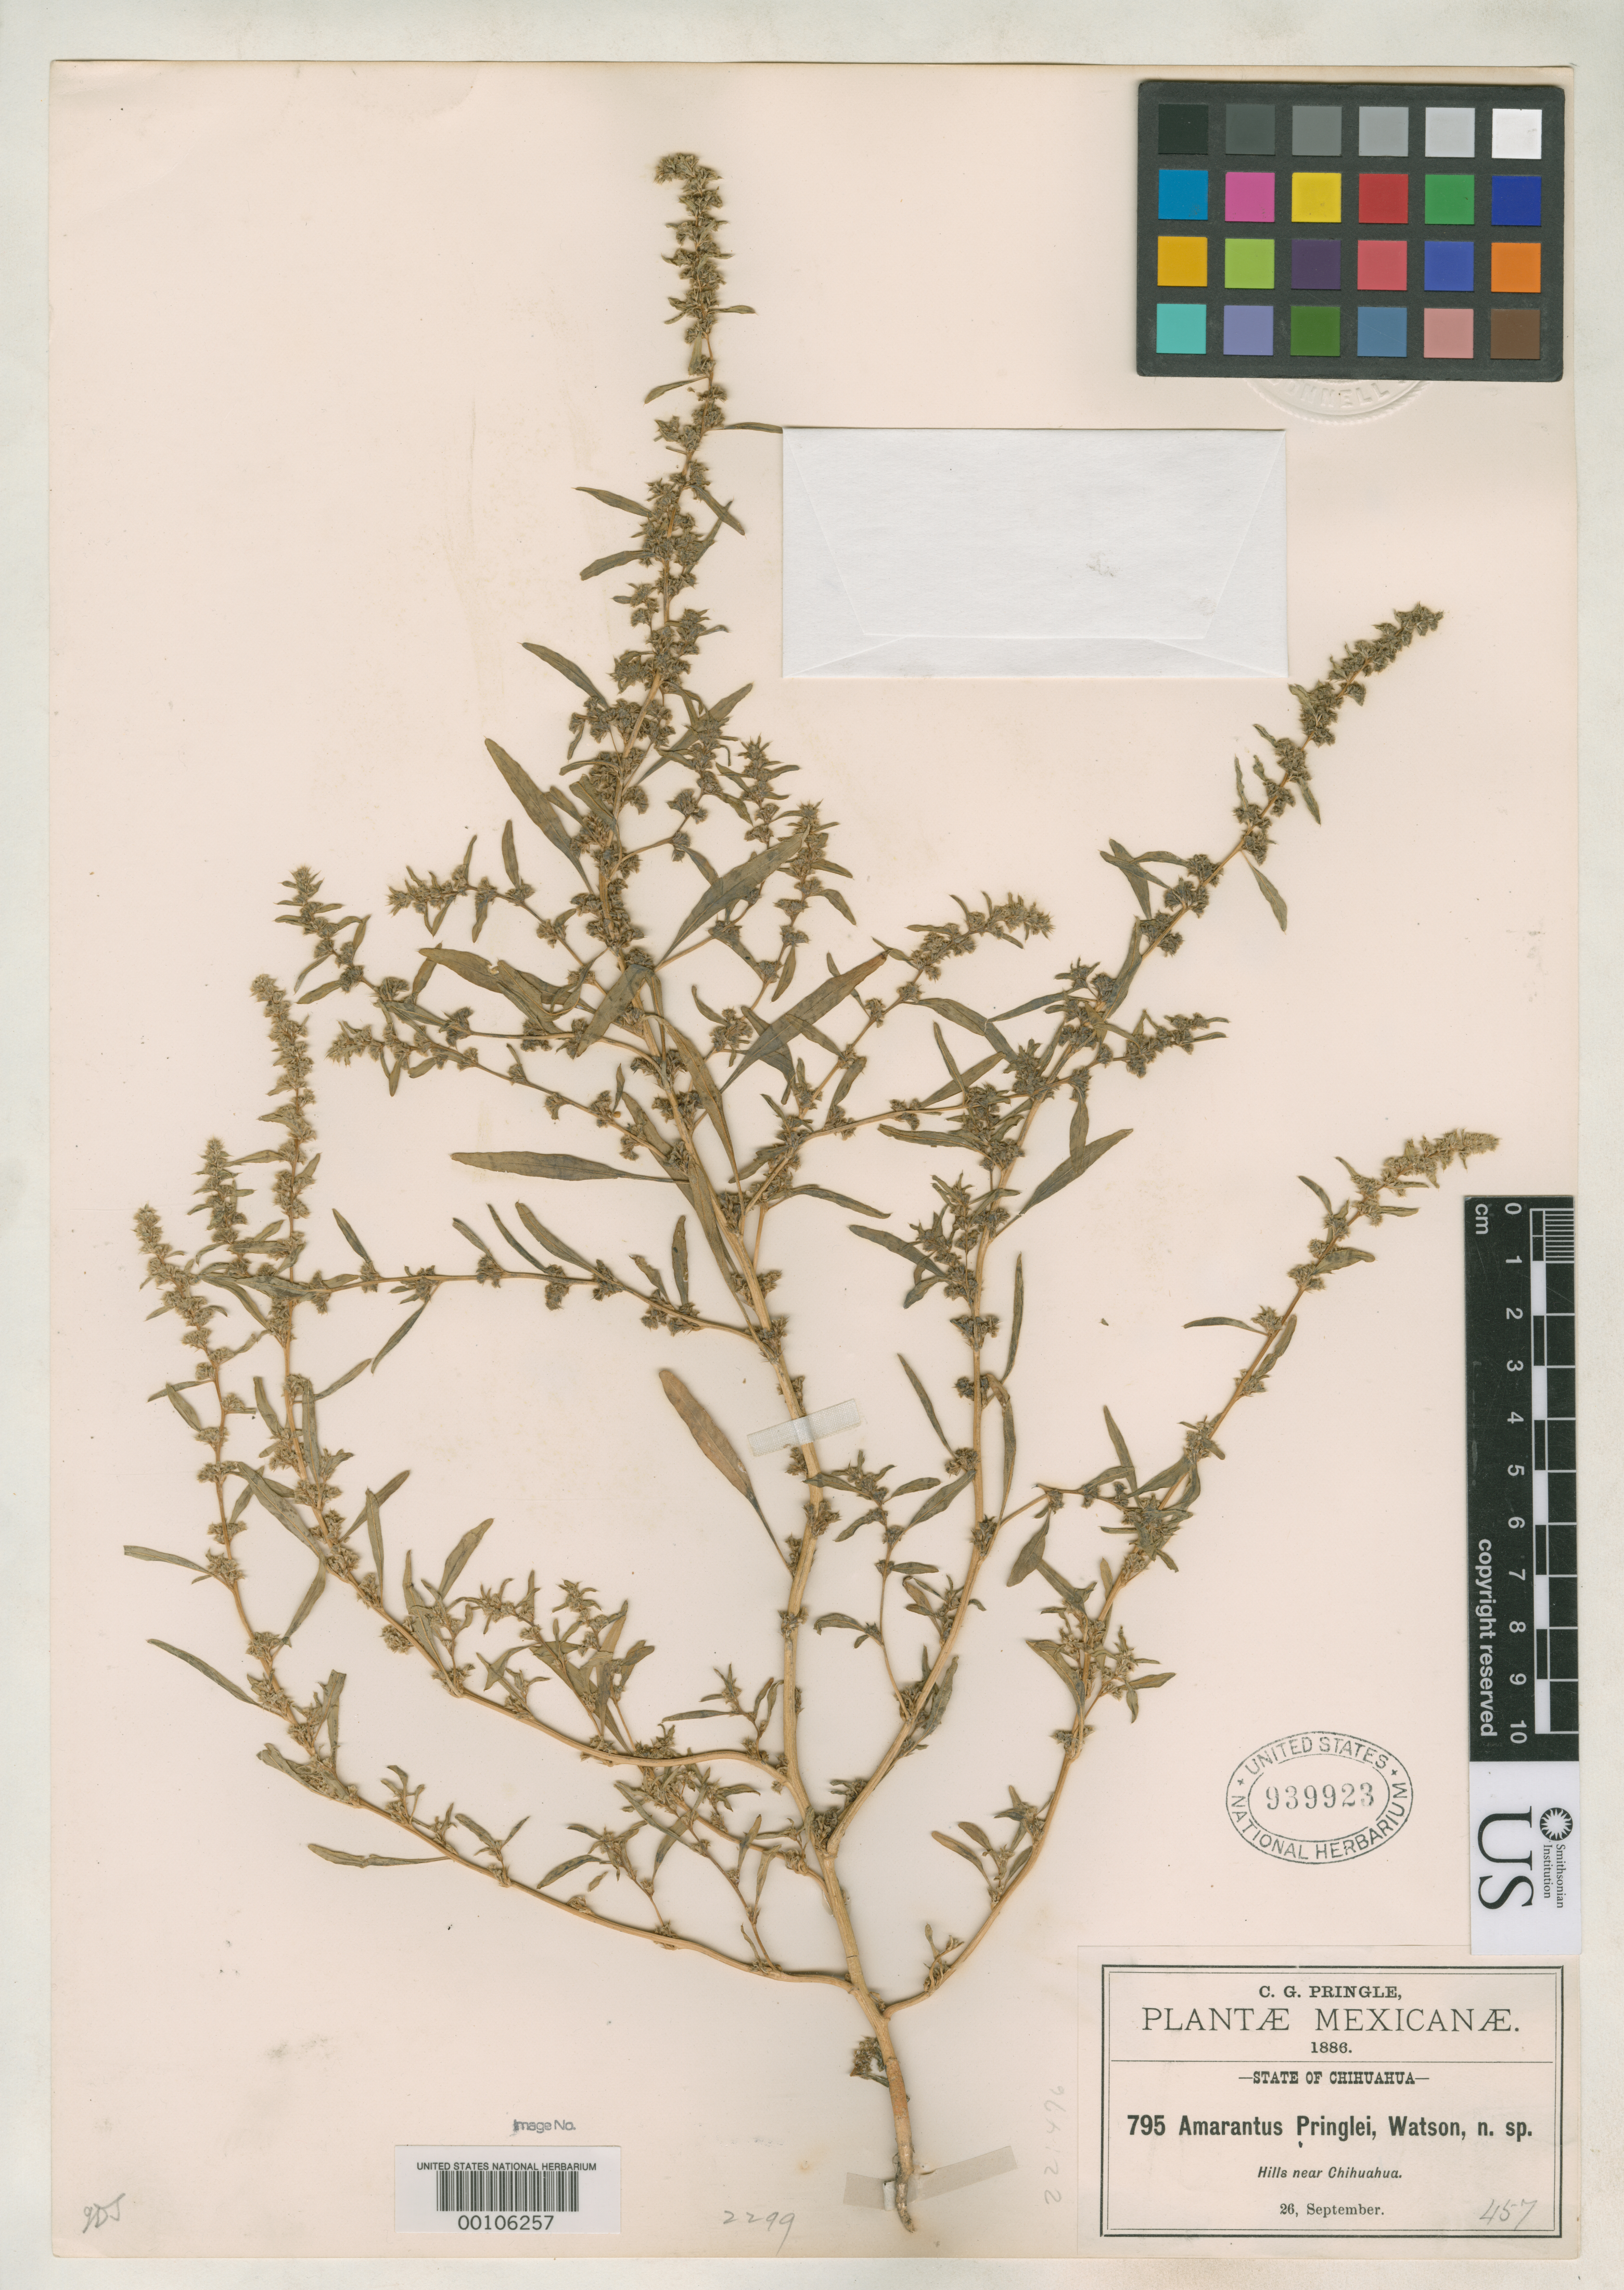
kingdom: Plantae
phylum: Tracheophyta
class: Magnoliopsida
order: Caryophyllales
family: Amaranthaceae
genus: Amaranthus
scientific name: Amaranthus pringlei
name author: S. Watson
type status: Type Collection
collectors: C. G. Pringle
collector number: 795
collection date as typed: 26 Sep 1886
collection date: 1886-09-26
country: Mexico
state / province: Chihuahua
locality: Hills near Chihuahua.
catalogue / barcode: US 939923